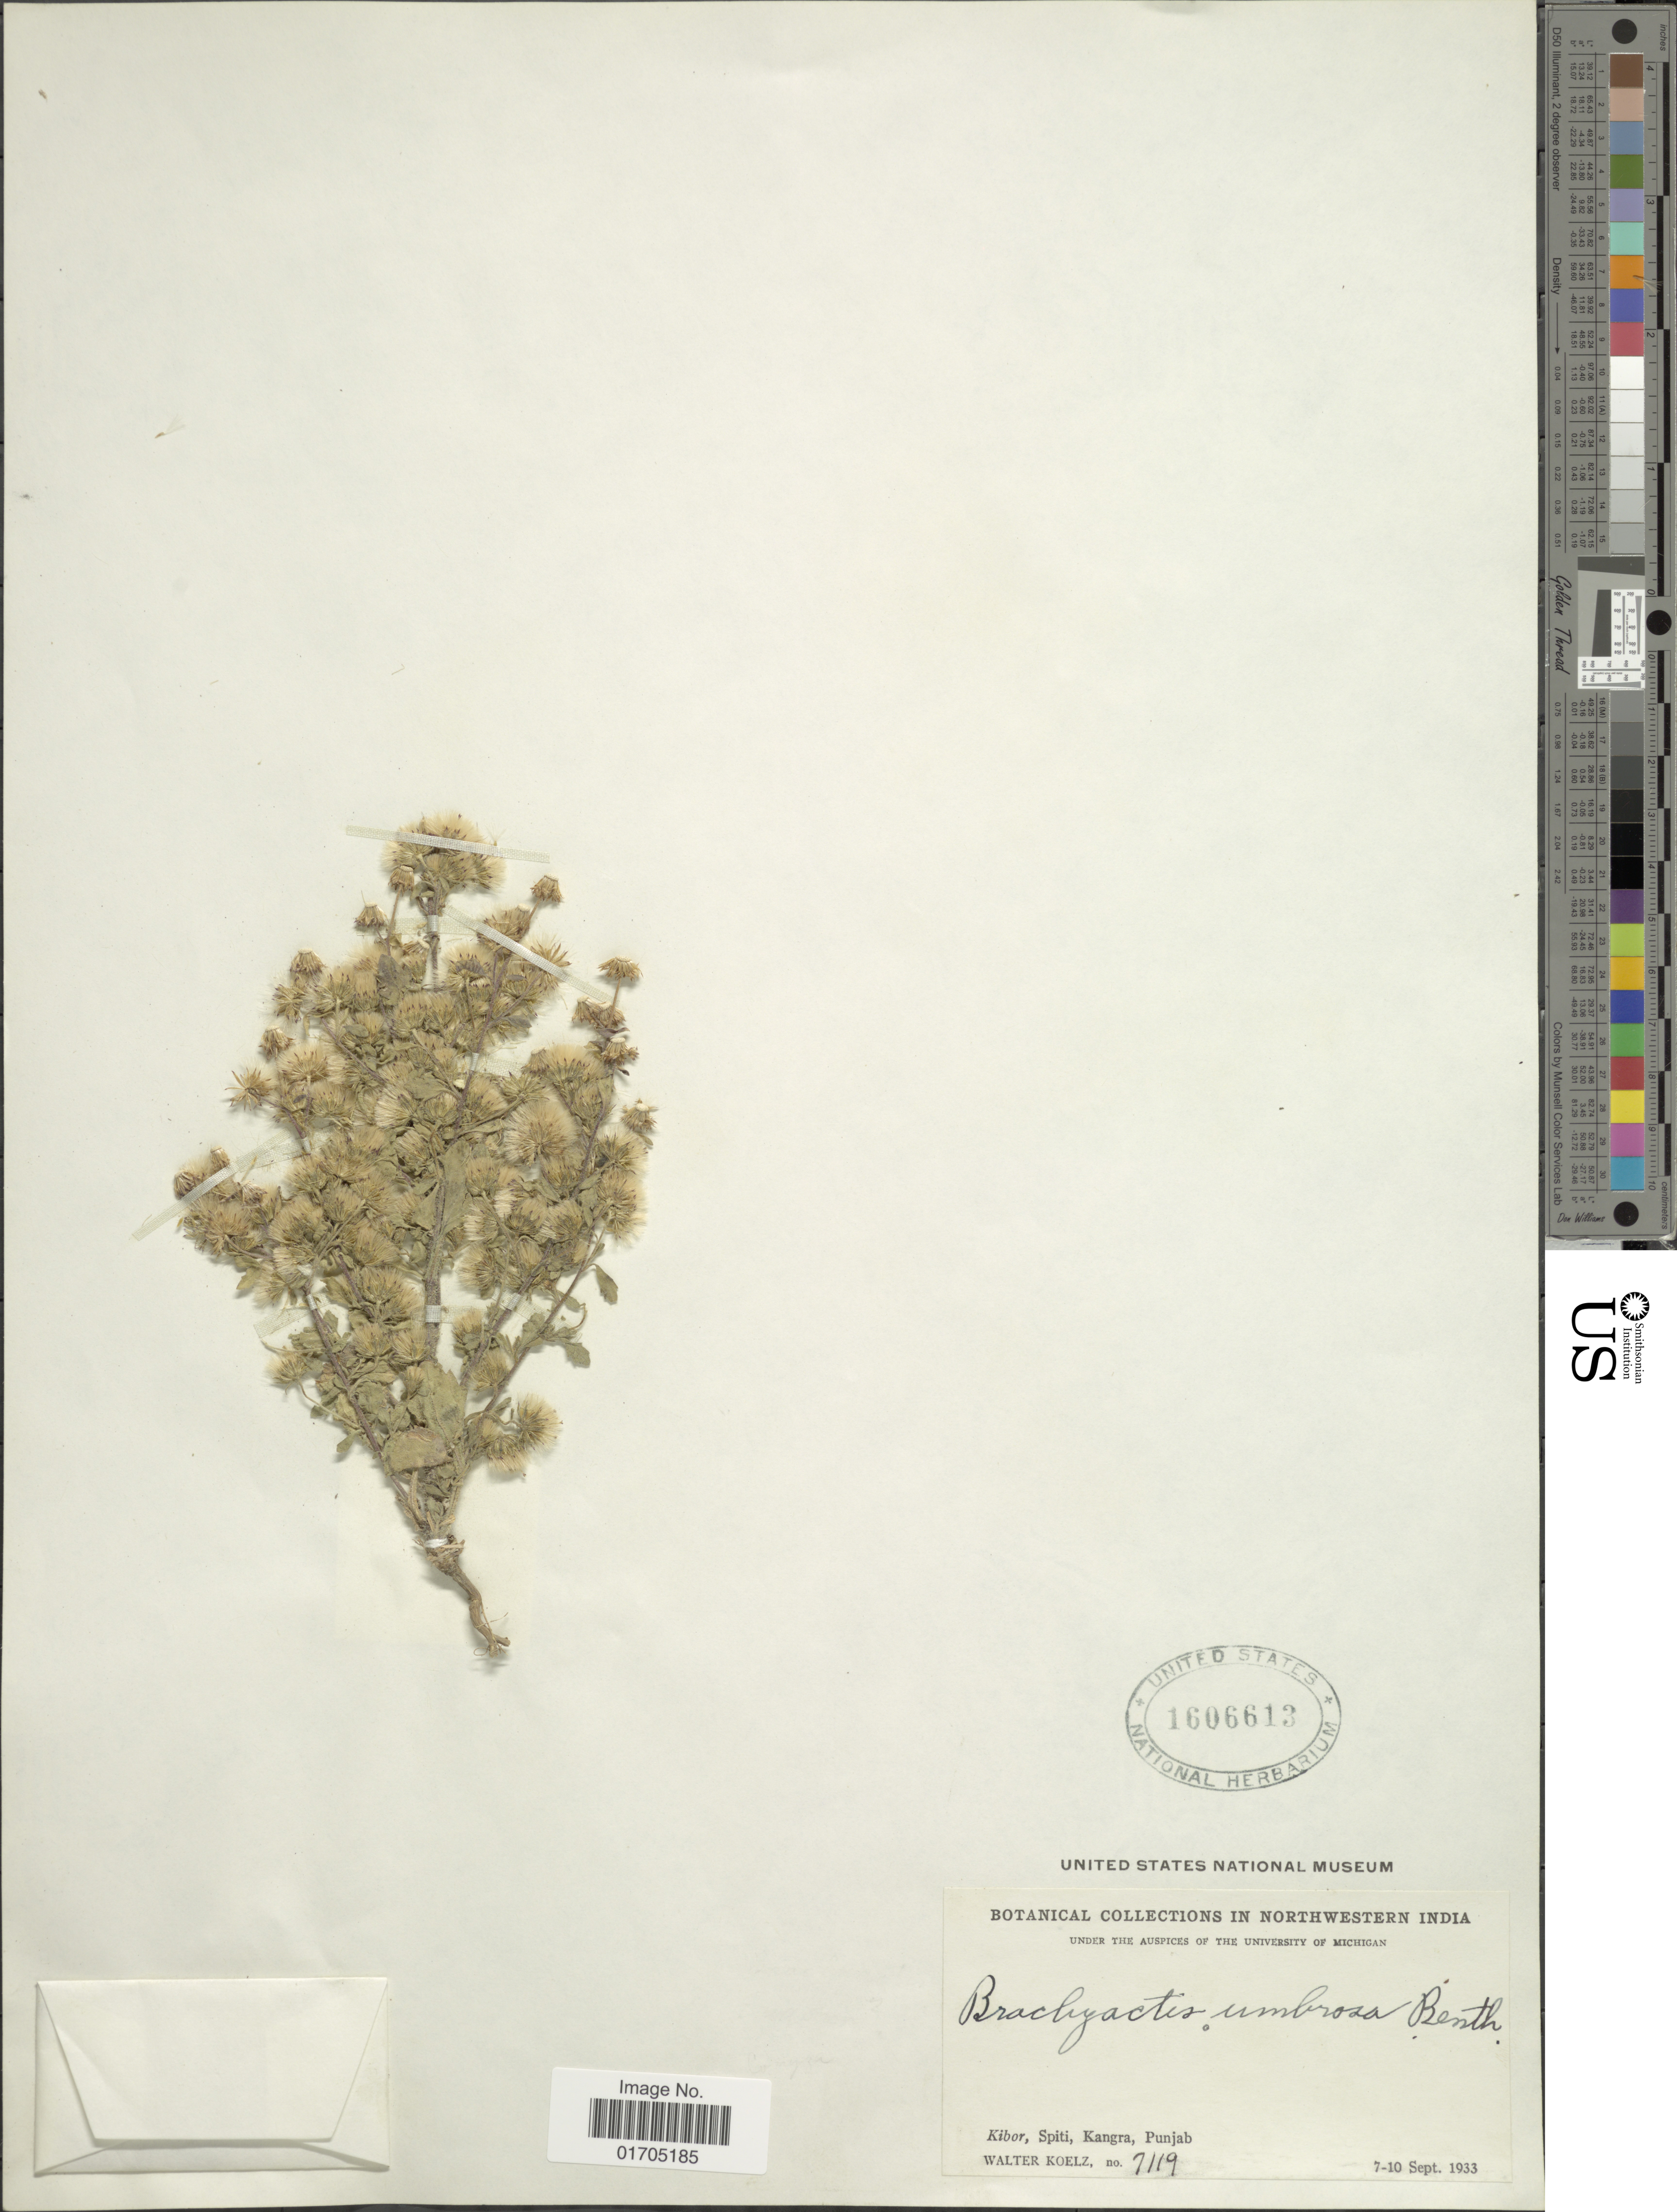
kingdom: Plantae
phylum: Tracheophyta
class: Magnoliopsida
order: Asterales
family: Asteraceae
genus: Brachyactis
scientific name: Brachyactis umbrosa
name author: Benth. in Hook.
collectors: W. N. Koelz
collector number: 7119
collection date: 1933-09-07/1933-09-09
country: India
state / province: Himachal Pradesh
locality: Northwestern India, Kibor, Spiti, Kangra, Punjab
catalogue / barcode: US 1606613